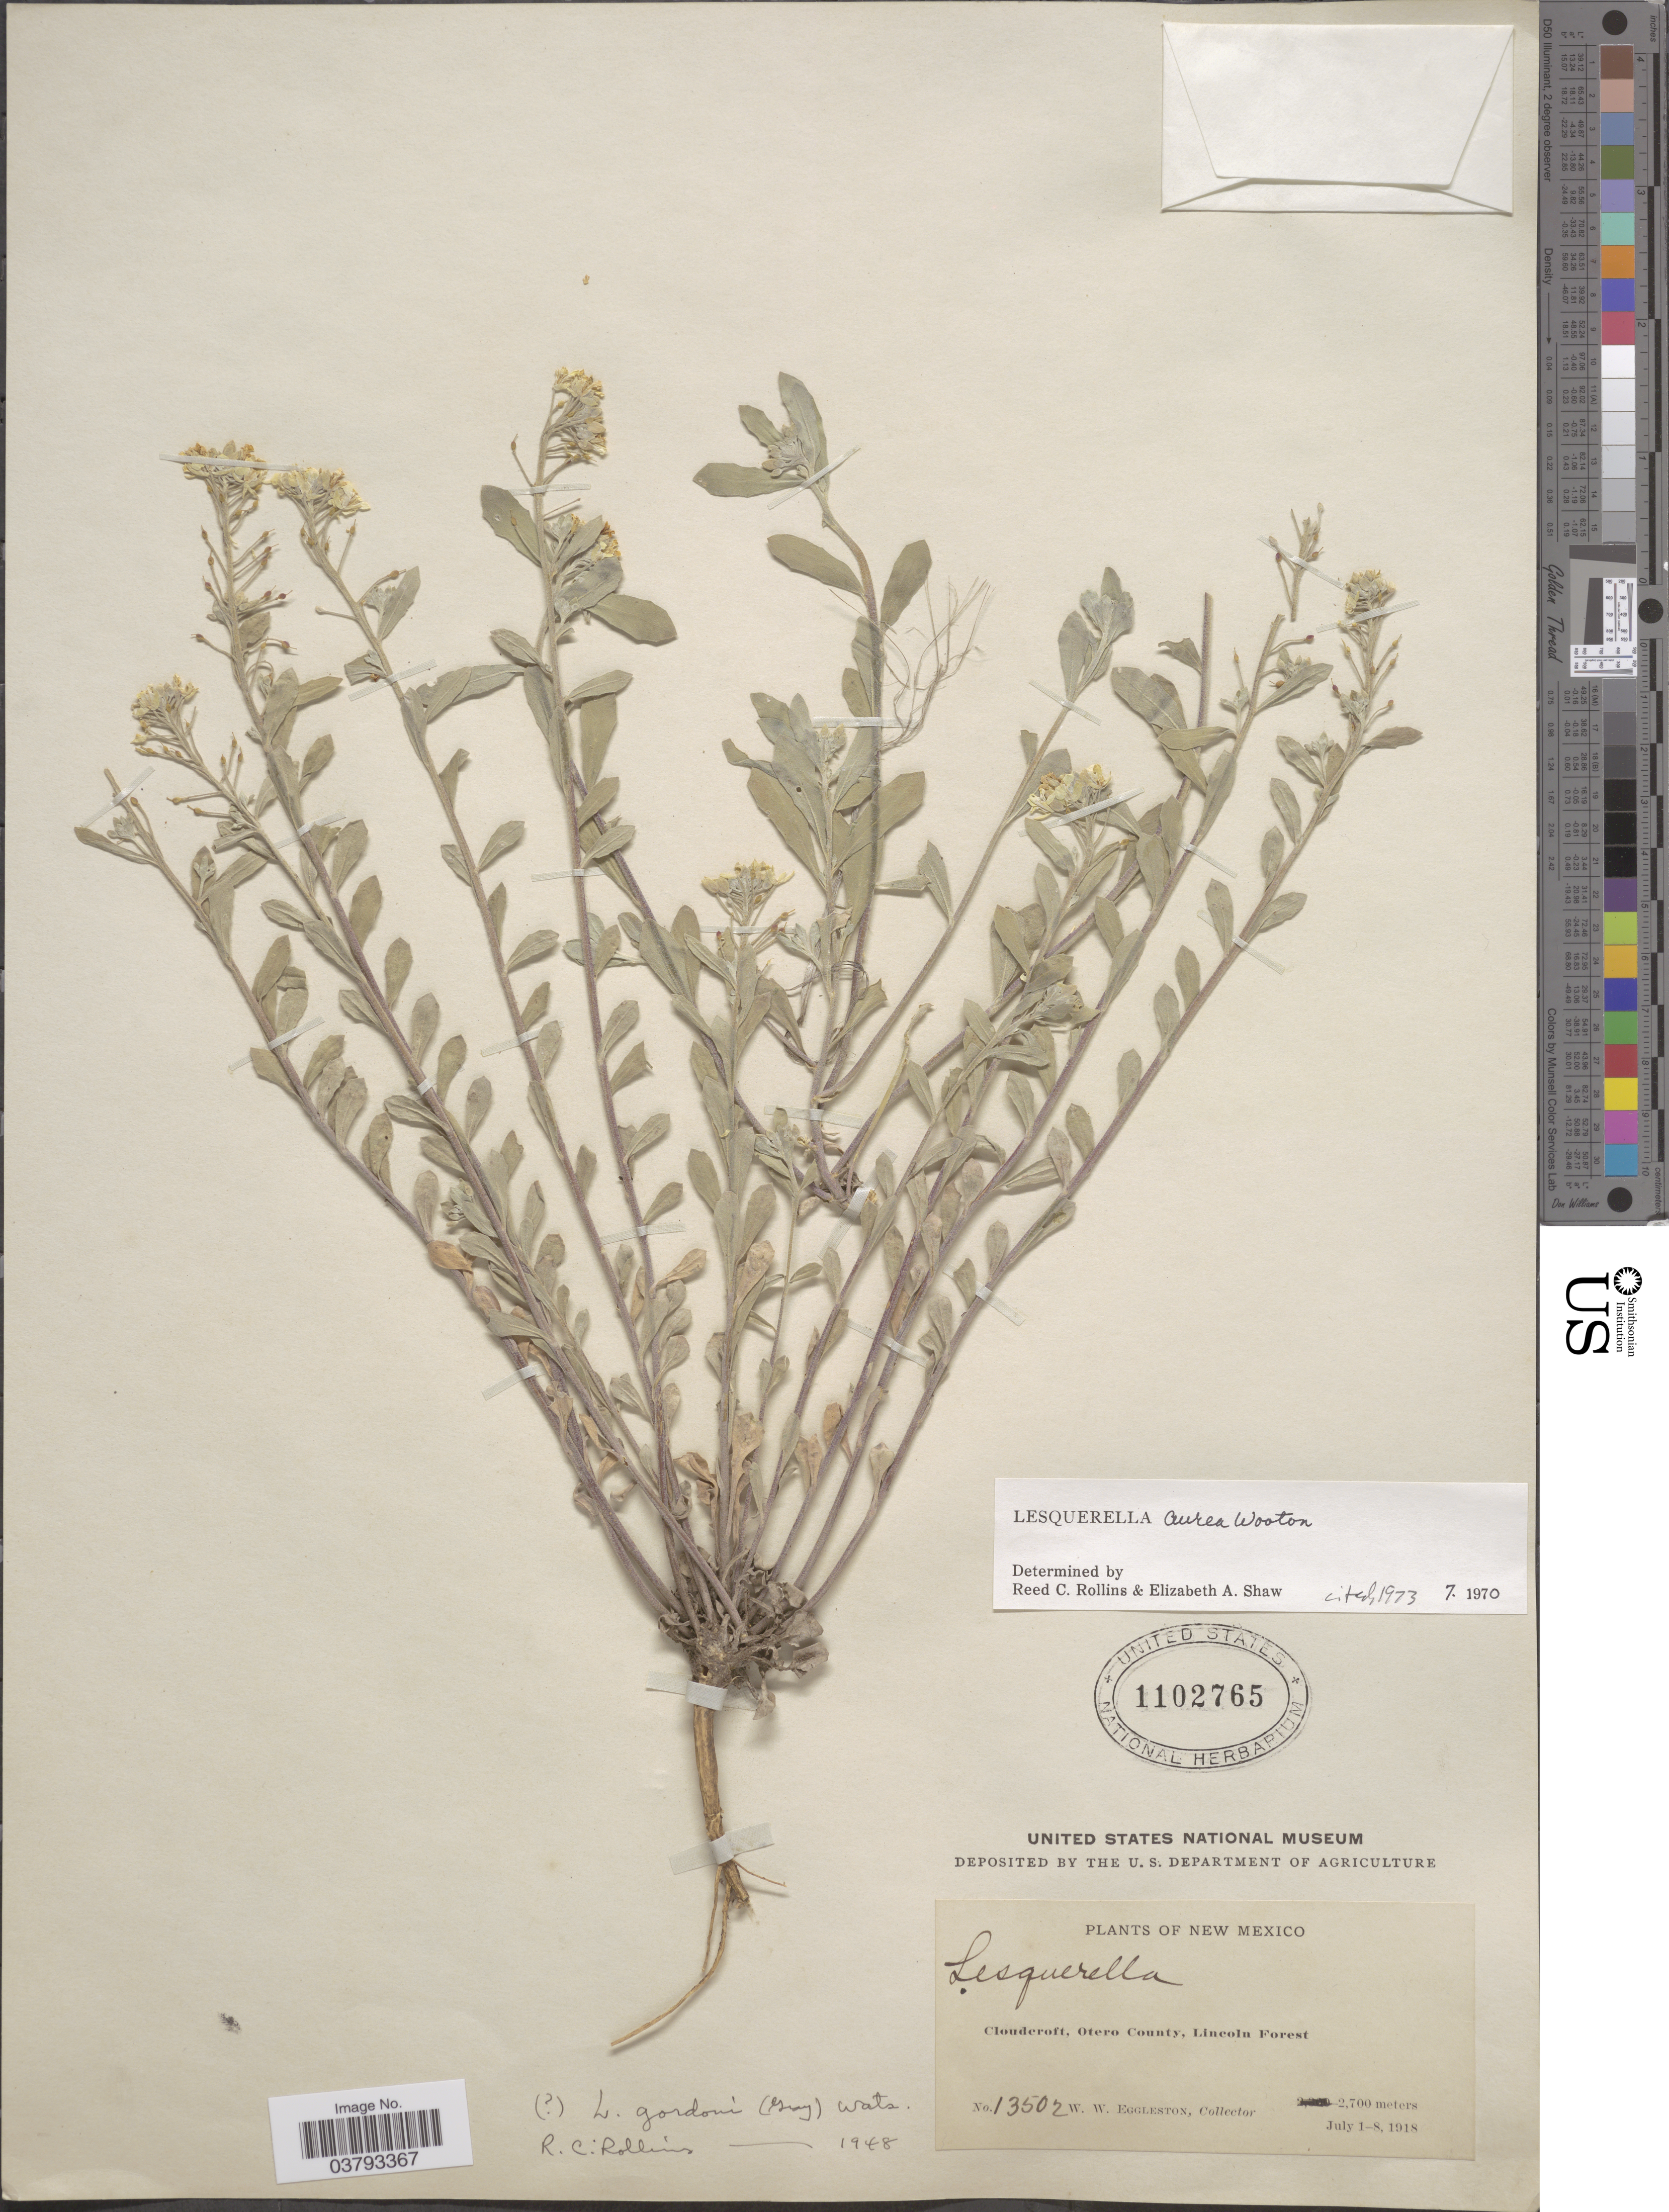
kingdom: Plantae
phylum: Tracheophyta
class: Magnoliopsida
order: Brassicales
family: Brassicaceae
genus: Lesquerella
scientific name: Lesquerella aurea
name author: Wooton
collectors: W. W. Eggleston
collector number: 13502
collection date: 1918-07-01/1918-07-08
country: United States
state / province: New Mexico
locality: Cloudcroft, Otero County, Lincoln Forest.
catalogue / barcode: US 1102765